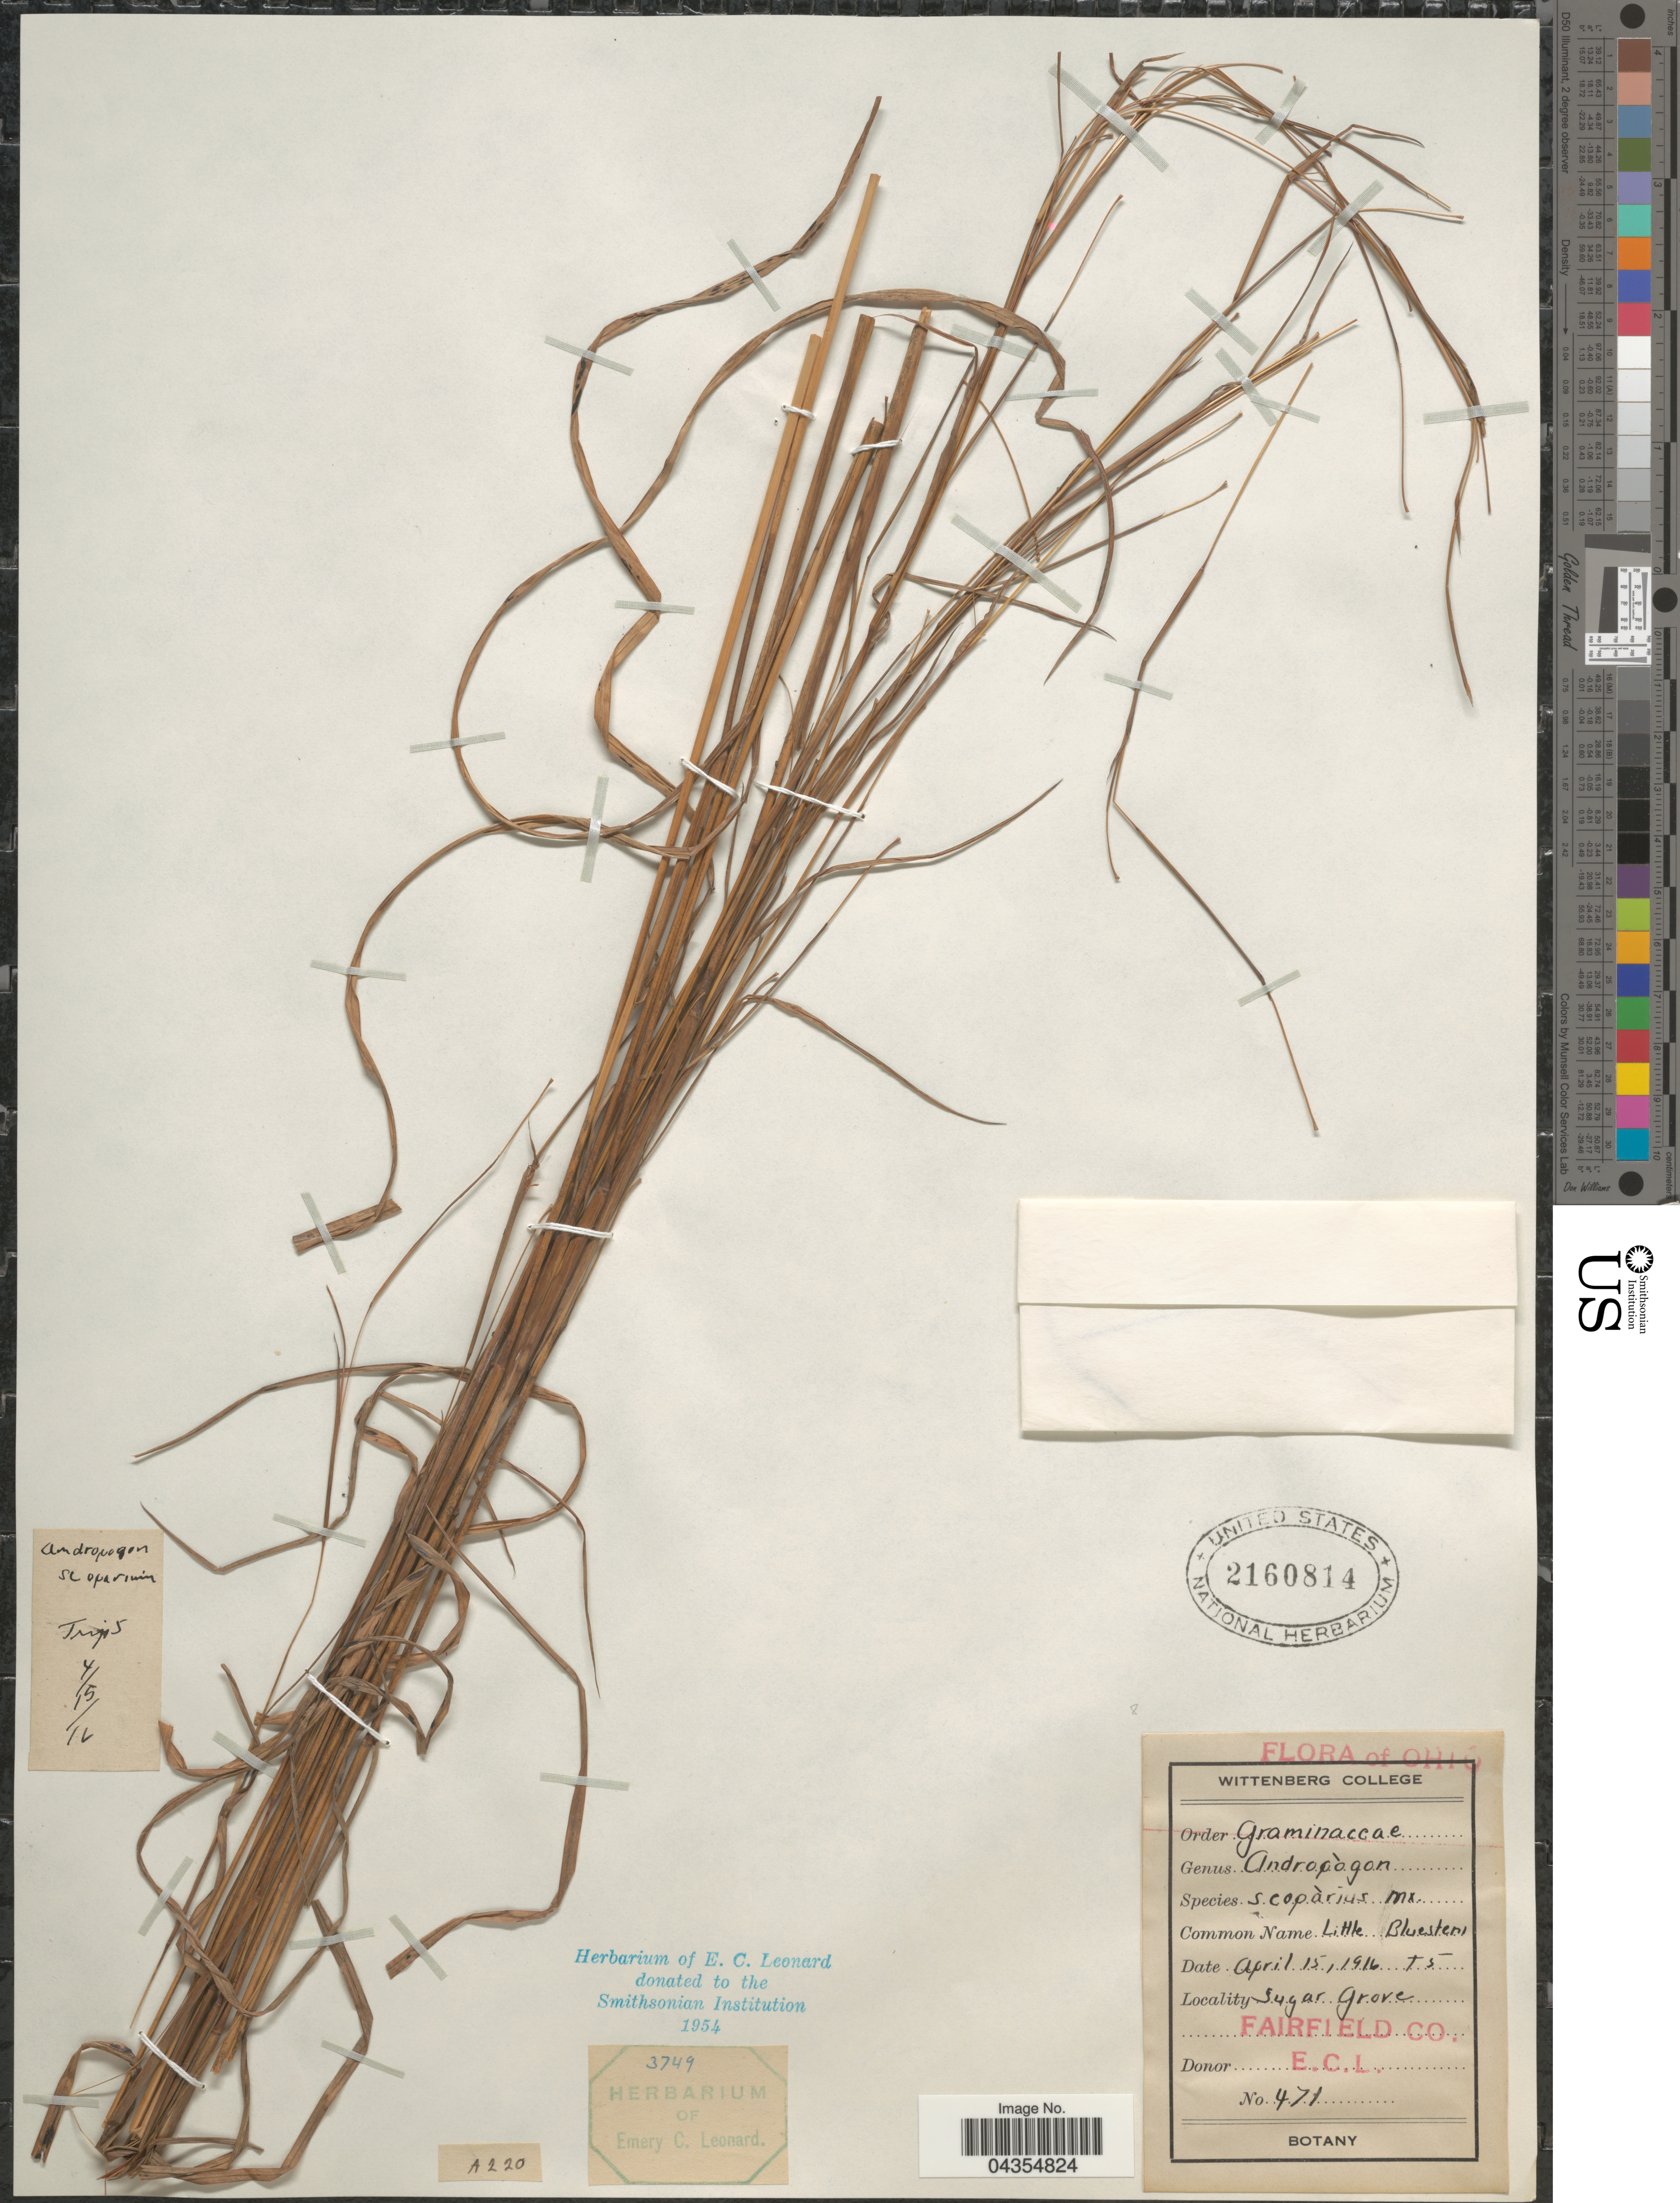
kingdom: Plantae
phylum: Tracheophyta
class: Liliopsida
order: Poales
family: Poaceae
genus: Schizachyrium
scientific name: Schizachyrium sanguineum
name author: (Retz.) Alston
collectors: E. C. Leonard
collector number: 471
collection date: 1916-04-15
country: United States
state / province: Ohio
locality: Sugar Grove. Fairfield Co.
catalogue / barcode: US 2160814